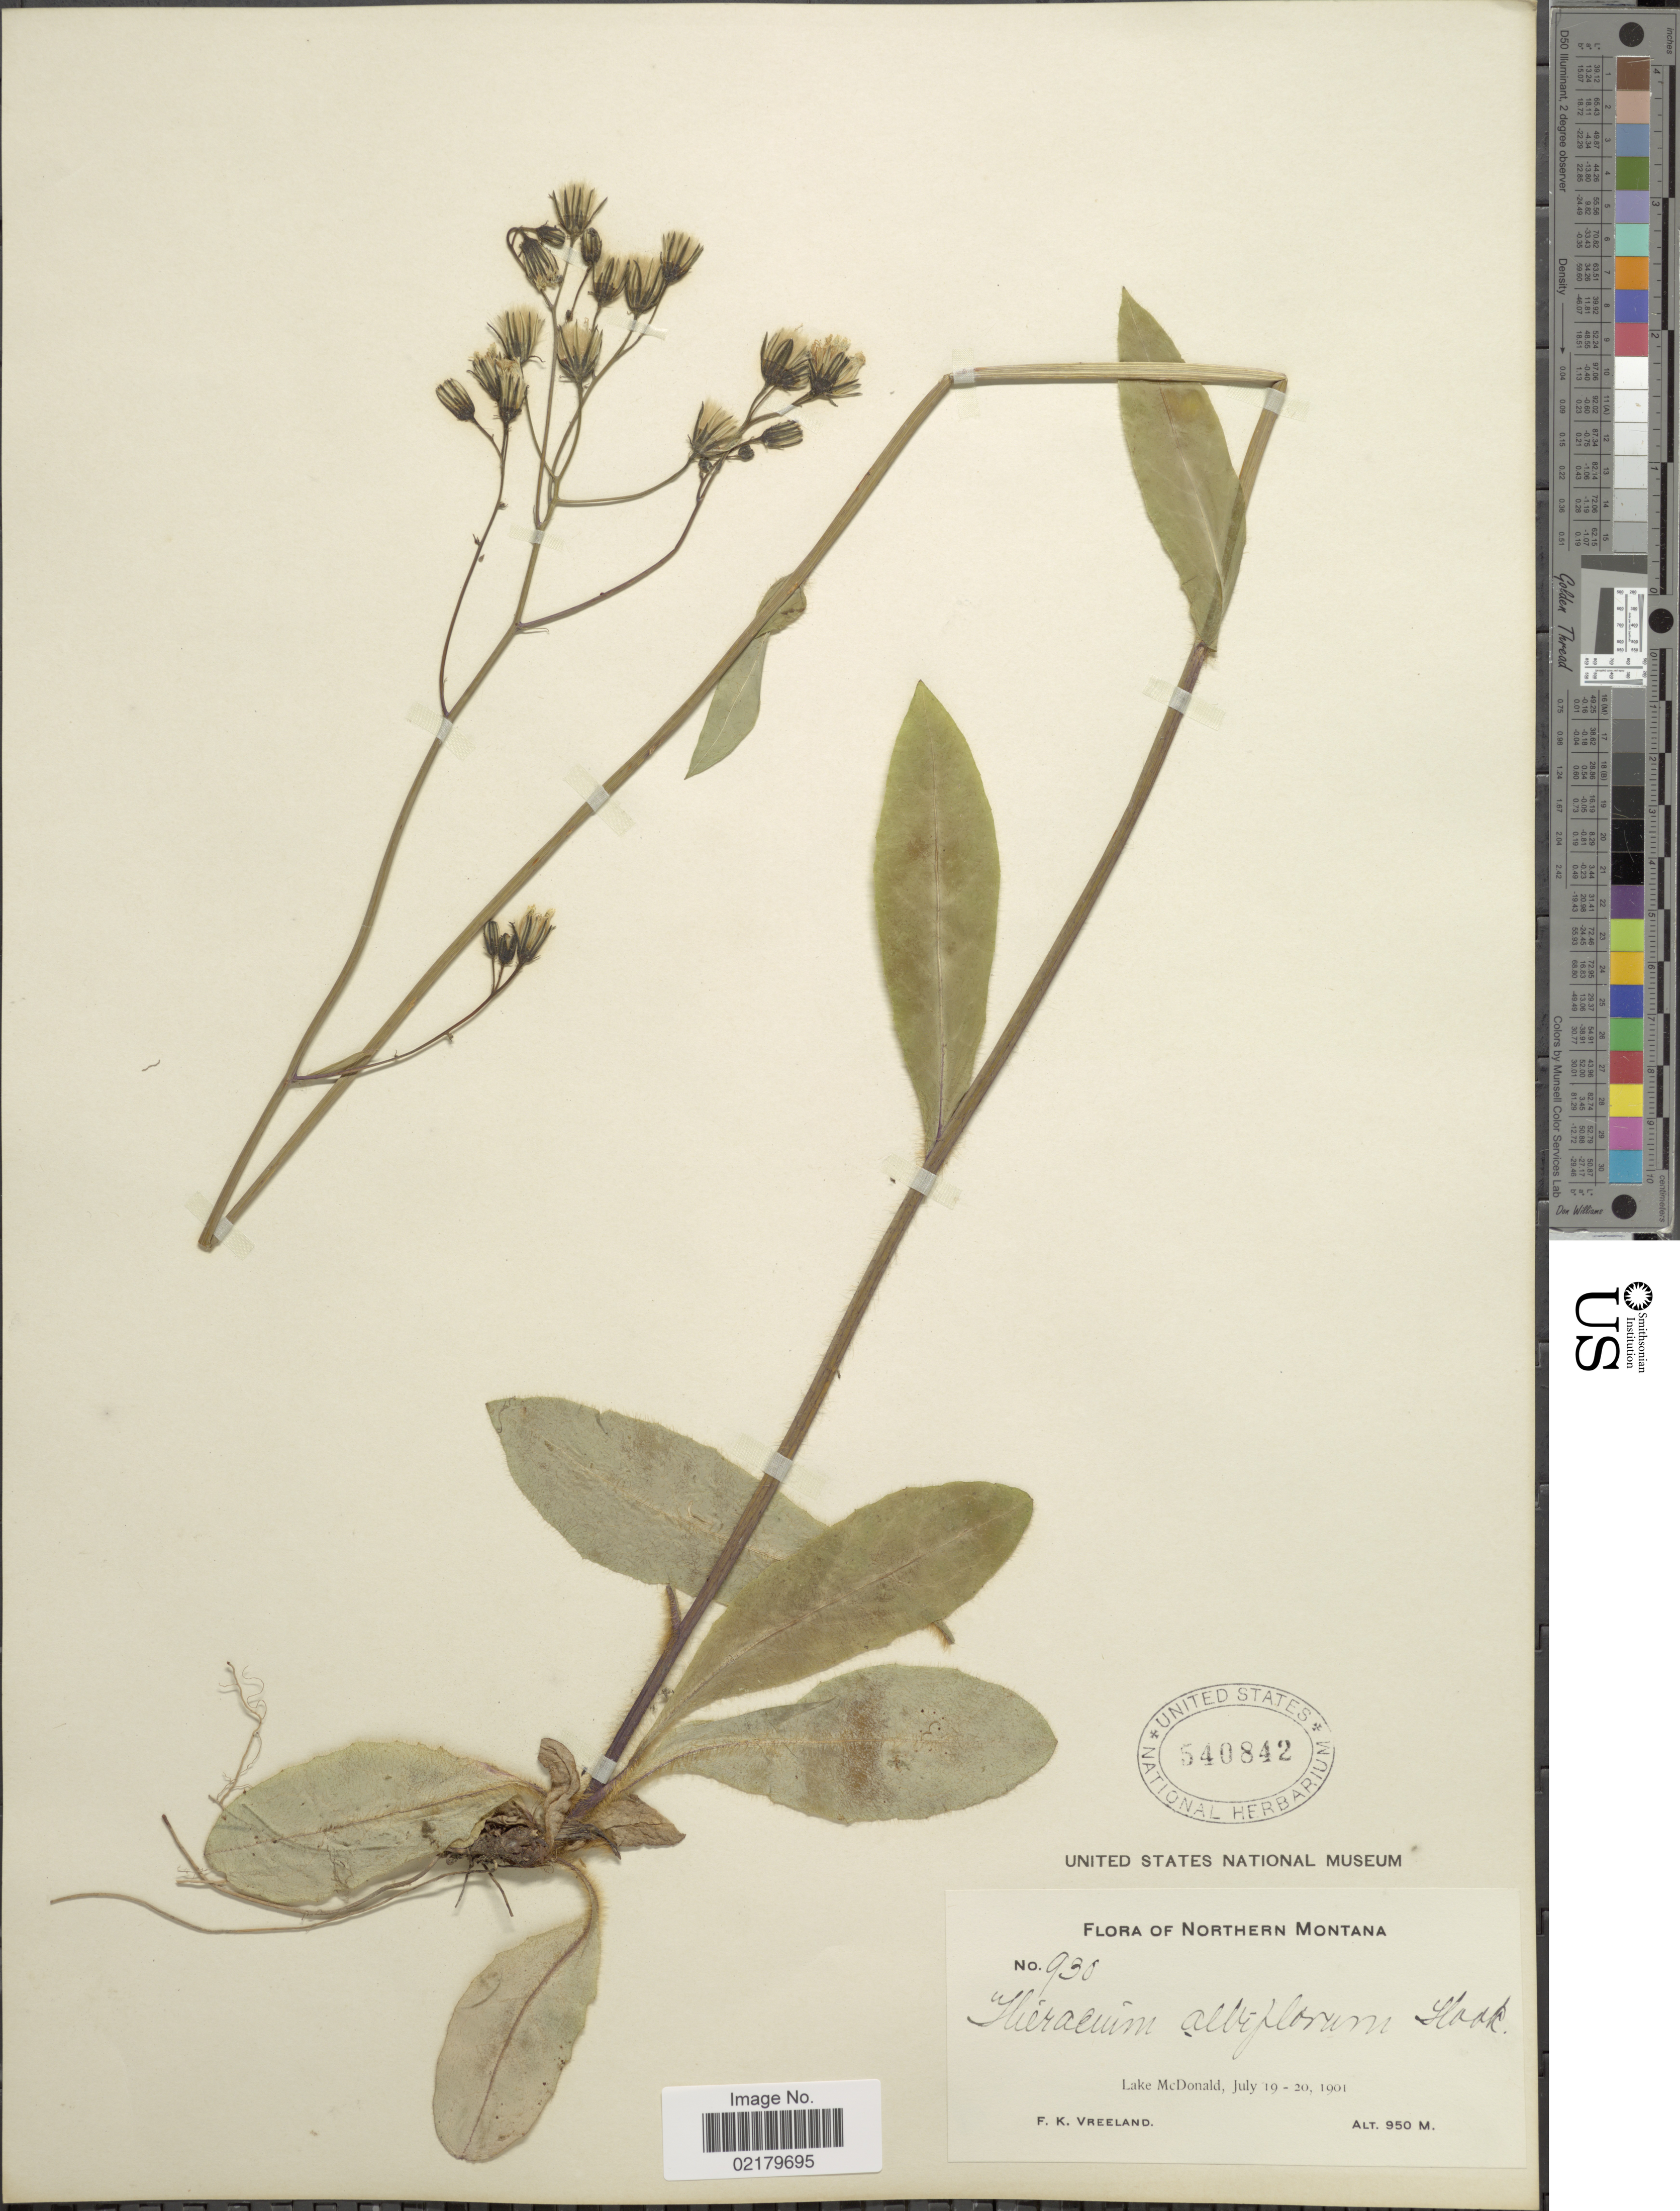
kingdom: Plantae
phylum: Tracheophyta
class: Magnoliopsida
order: Asterales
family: Asteraceae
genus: Hieracium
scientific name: Hieracium albiflorum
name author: Hook.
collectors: F. Vreeland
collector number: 930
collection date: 1901-07-19/1901-07-20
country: United States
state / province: Montana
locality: Northern Montana, Lake McDonald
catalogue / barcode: US 540842